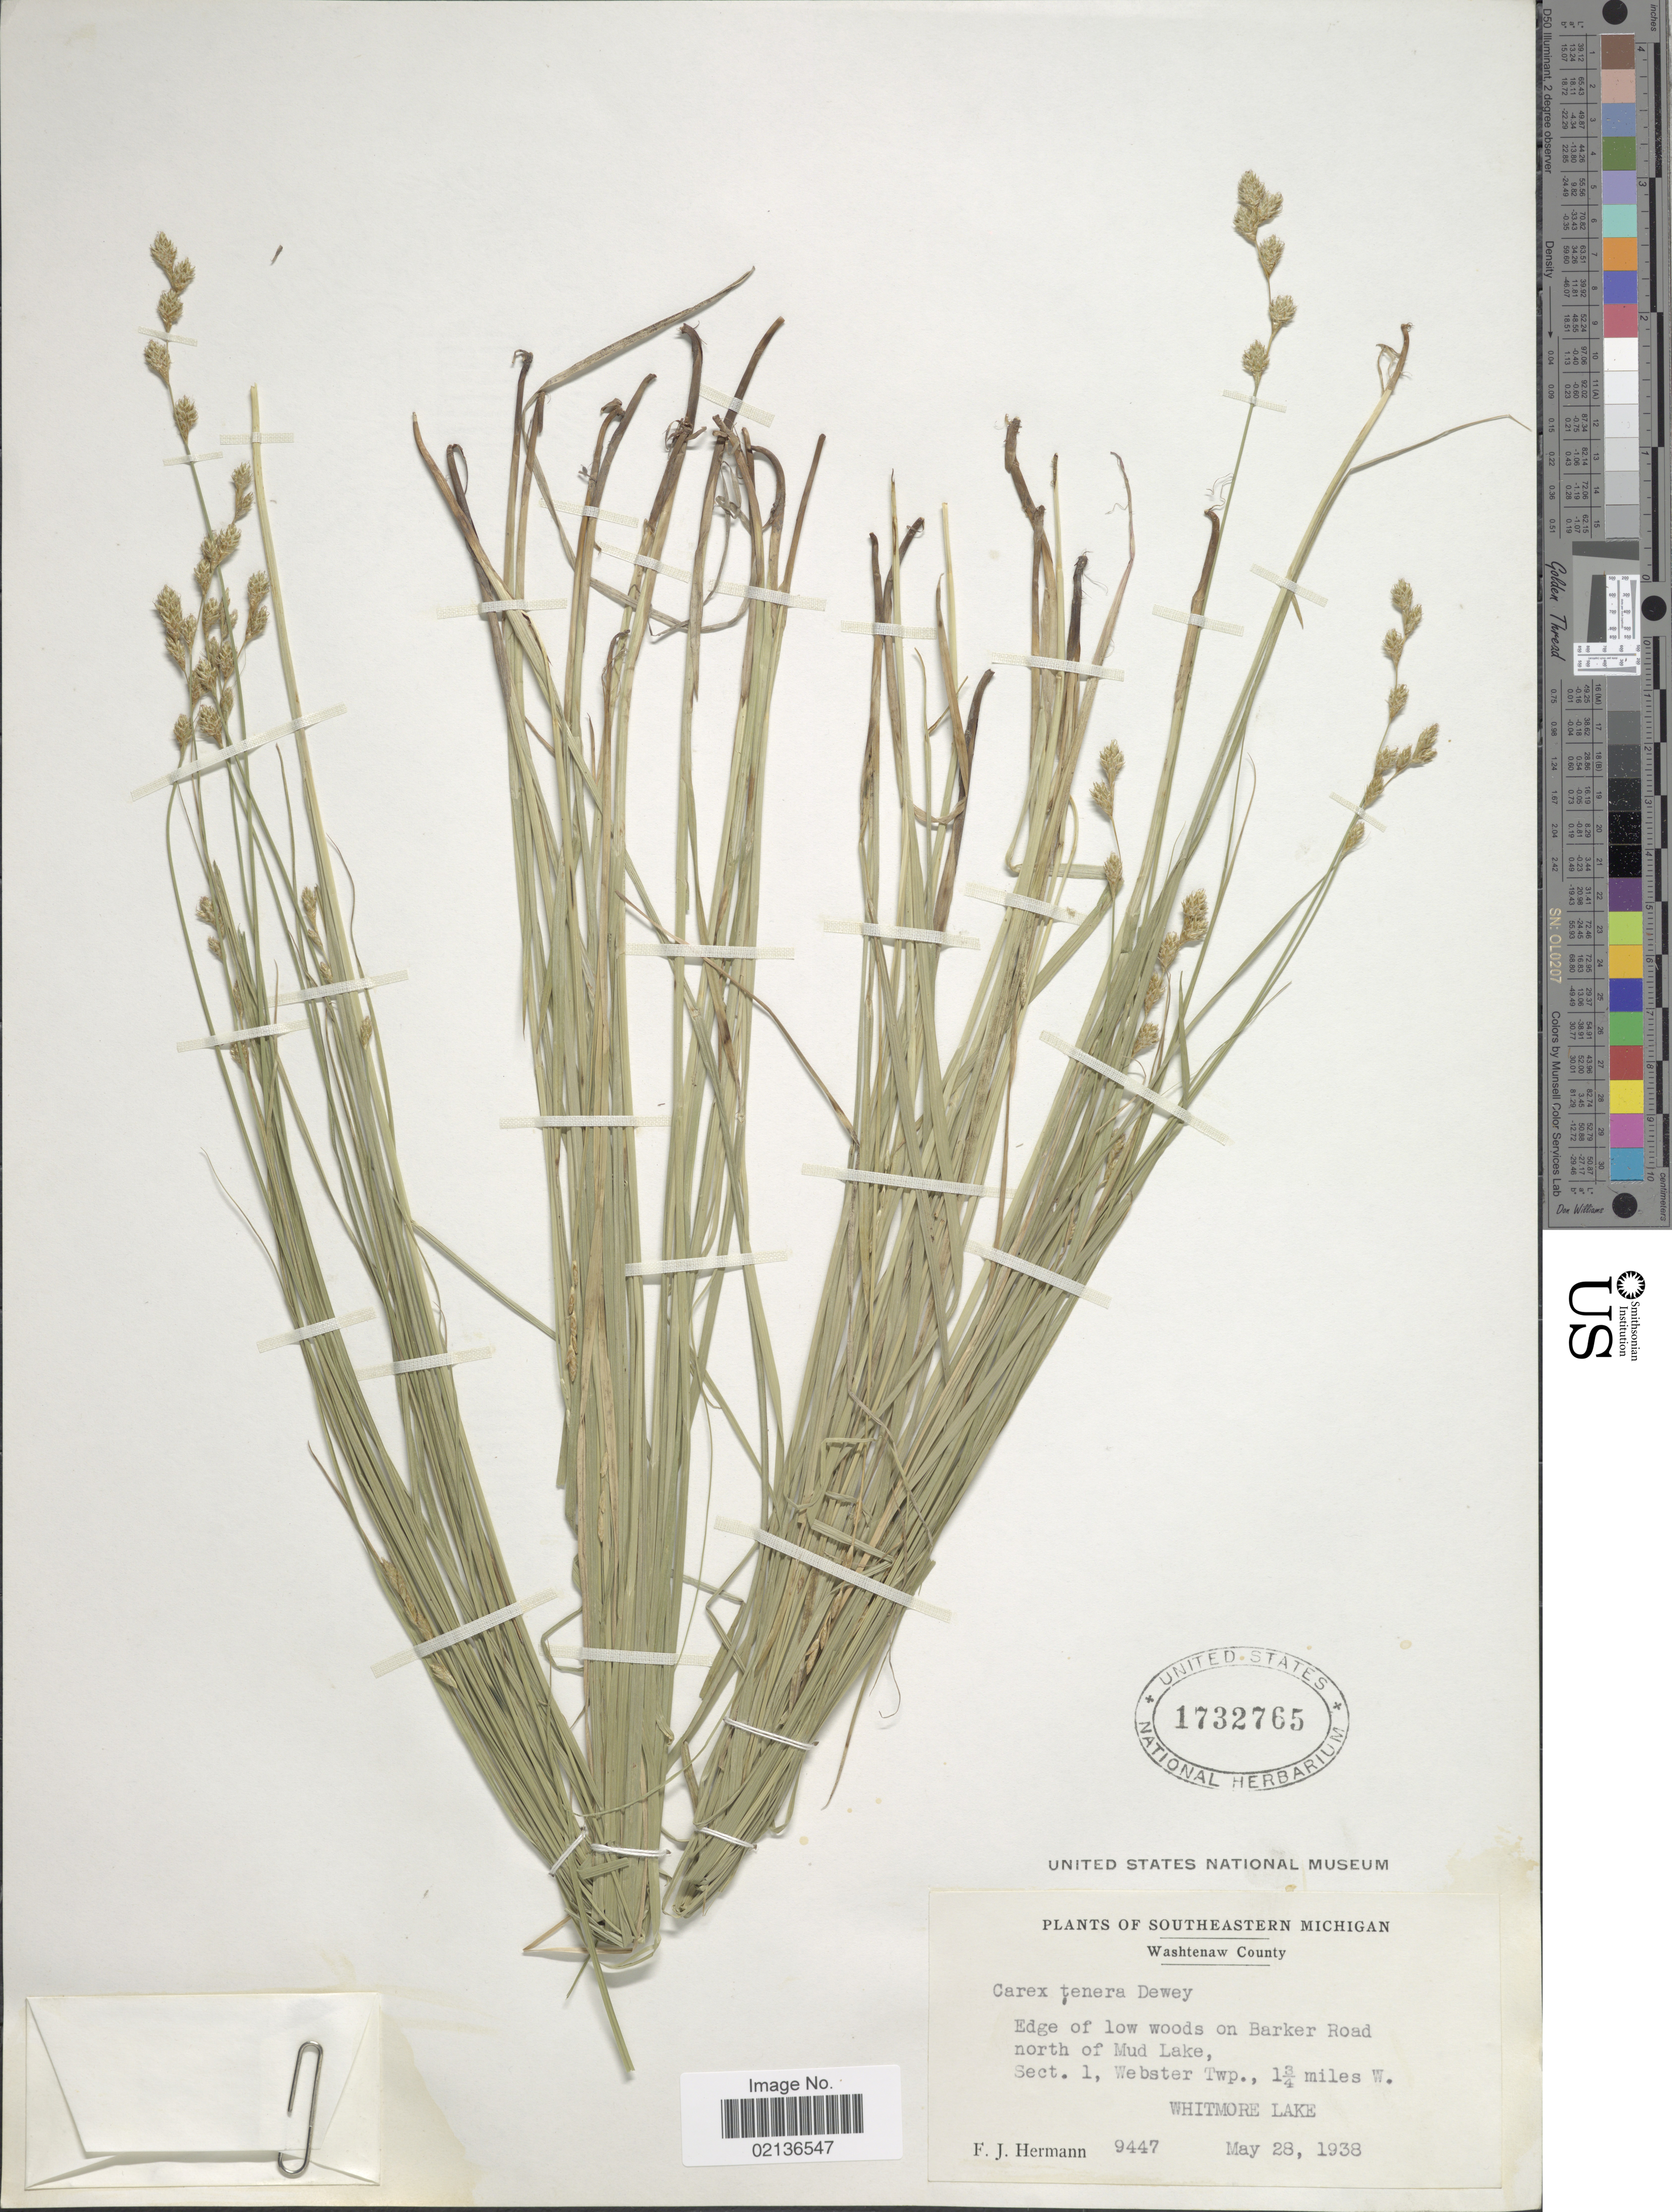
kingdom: Plantae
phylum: Tracheophyta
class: Liliopsida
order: Poales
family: Cyperaceae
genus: Carex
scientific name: Carex tenera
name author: Dewey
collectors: F. J. Hermann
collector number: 9447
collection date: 1938-05-28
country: United States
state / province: Michigan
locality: Southeastern Michigan, Edge of low woods on Barker Road north of Mud Lake, Sect. 1 Webster Twp., 1 3/4 miles W. Whitmore Lake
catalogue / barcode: US 1732765